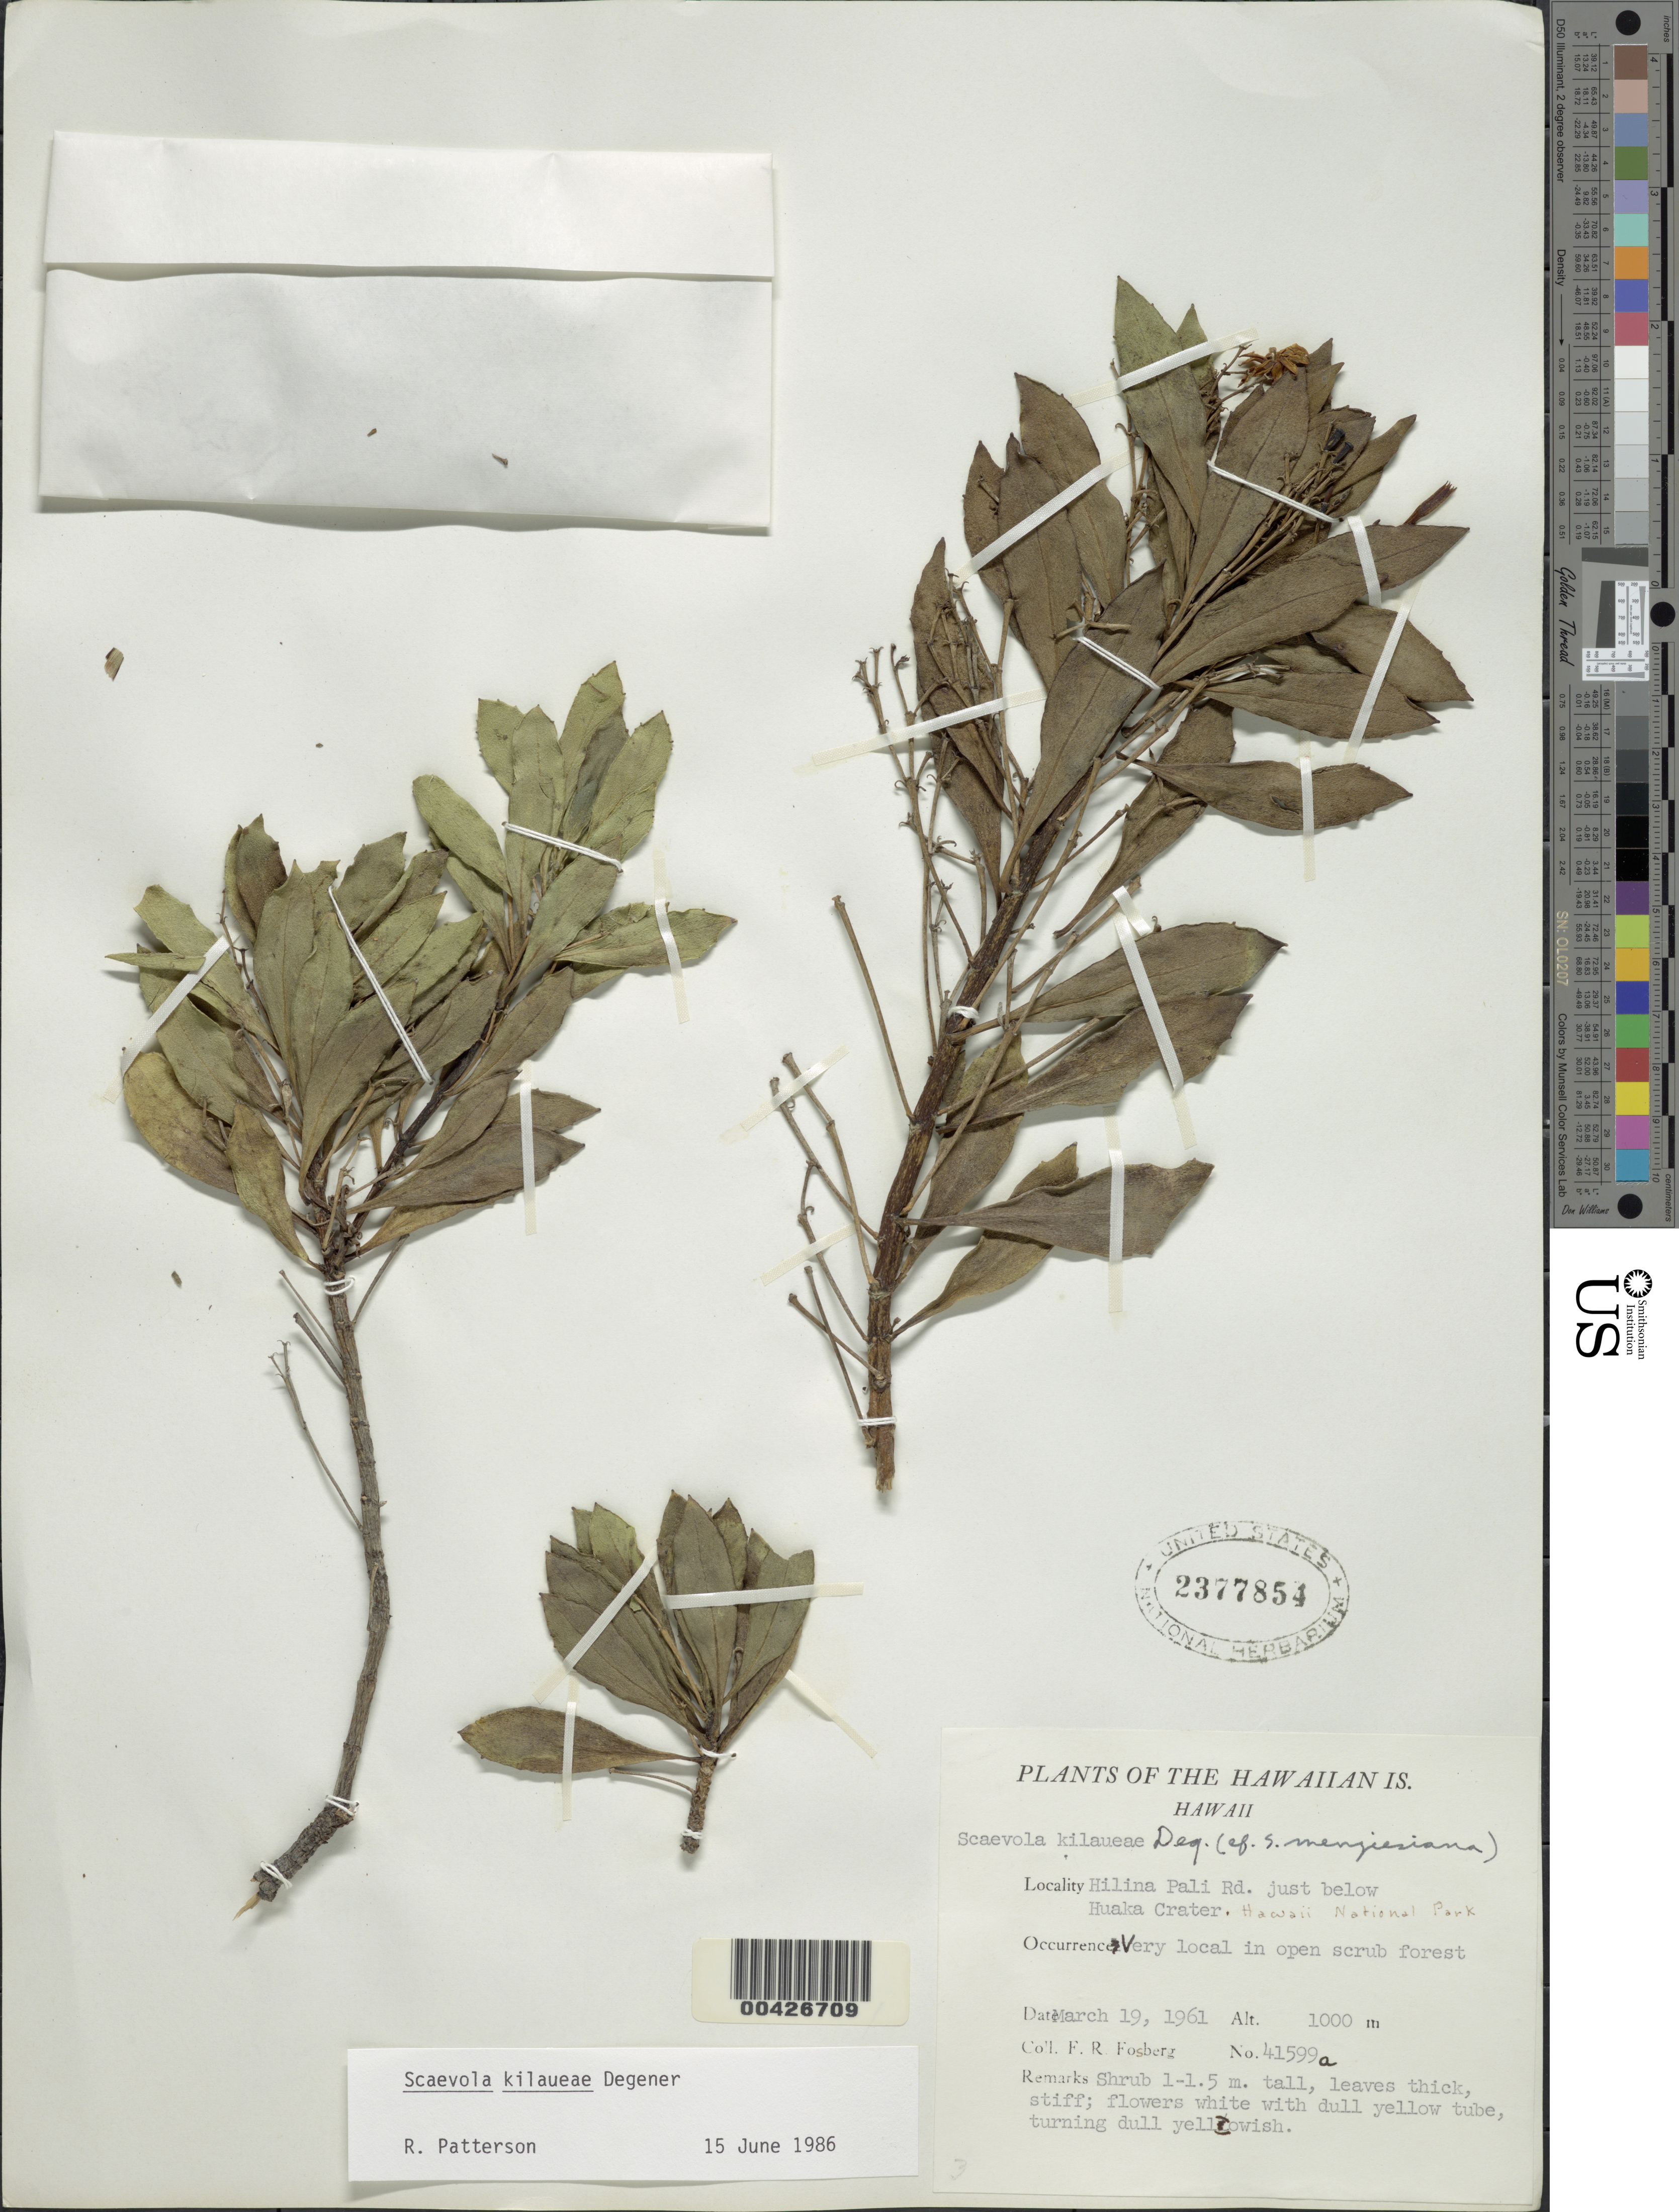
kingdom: Plantae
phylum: Tracheophyta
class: Magnoliopsida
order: Asterales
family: Goodeniaceae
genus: Scaevola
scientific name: Scaevola kilaueae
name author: O. Deg.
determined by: Patterson, R.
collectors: F. R. Fosberg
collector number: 41599a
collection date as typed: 19 Mar 1961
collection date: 1961-03-19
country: United States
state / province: Hawaii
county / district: Hawaii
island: Hawaii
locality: Hilina Pali Rd. just below Huaka Crater, Hawaii National Park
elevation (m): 1000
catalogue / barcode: US 2377854